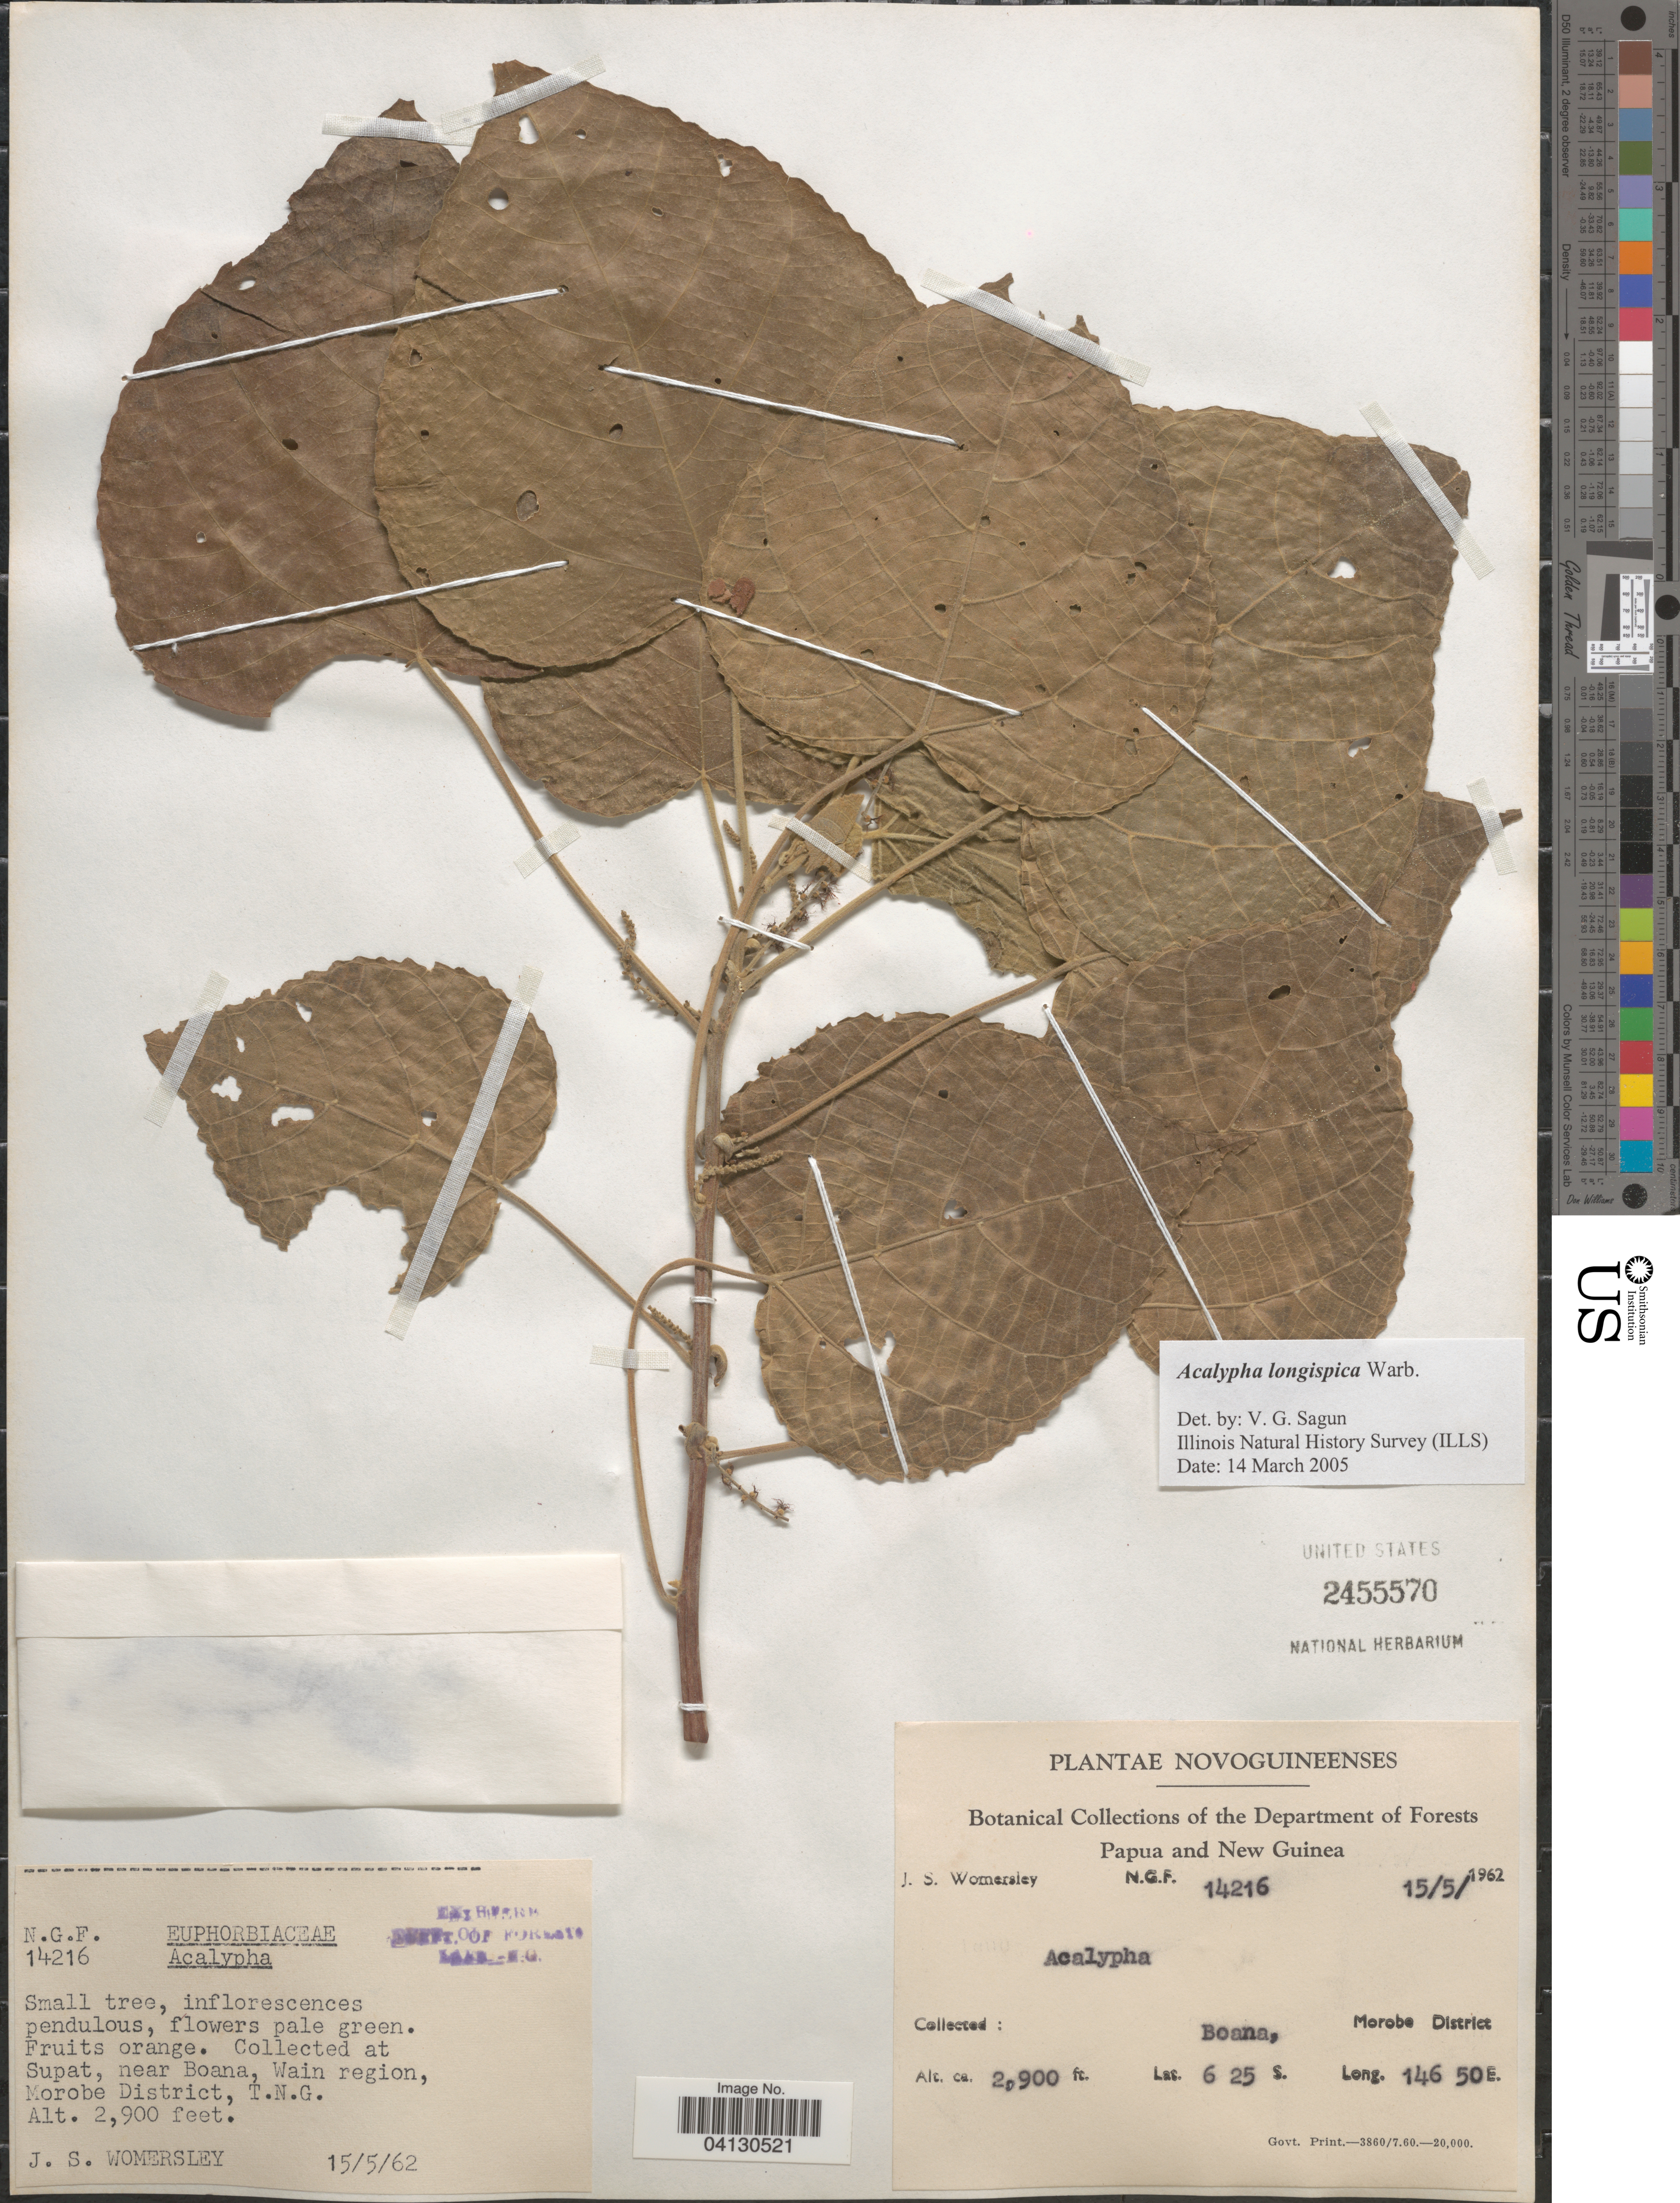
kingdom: Plantae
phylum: Tracheophyta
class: Magnoliopsida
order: Malpighiales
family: Euphorbiaceae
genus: Acalypha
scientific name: Acalypha longispica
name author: Warb.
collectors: J. S. Womersley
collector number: NGF14216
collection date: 1962-05-15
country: Papua New Guinea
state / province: Morobe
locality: Novoguineenses. Supat, near Boana, Wain region, Morobe District, T.N.G.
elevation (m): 884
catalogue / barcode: US 2455570